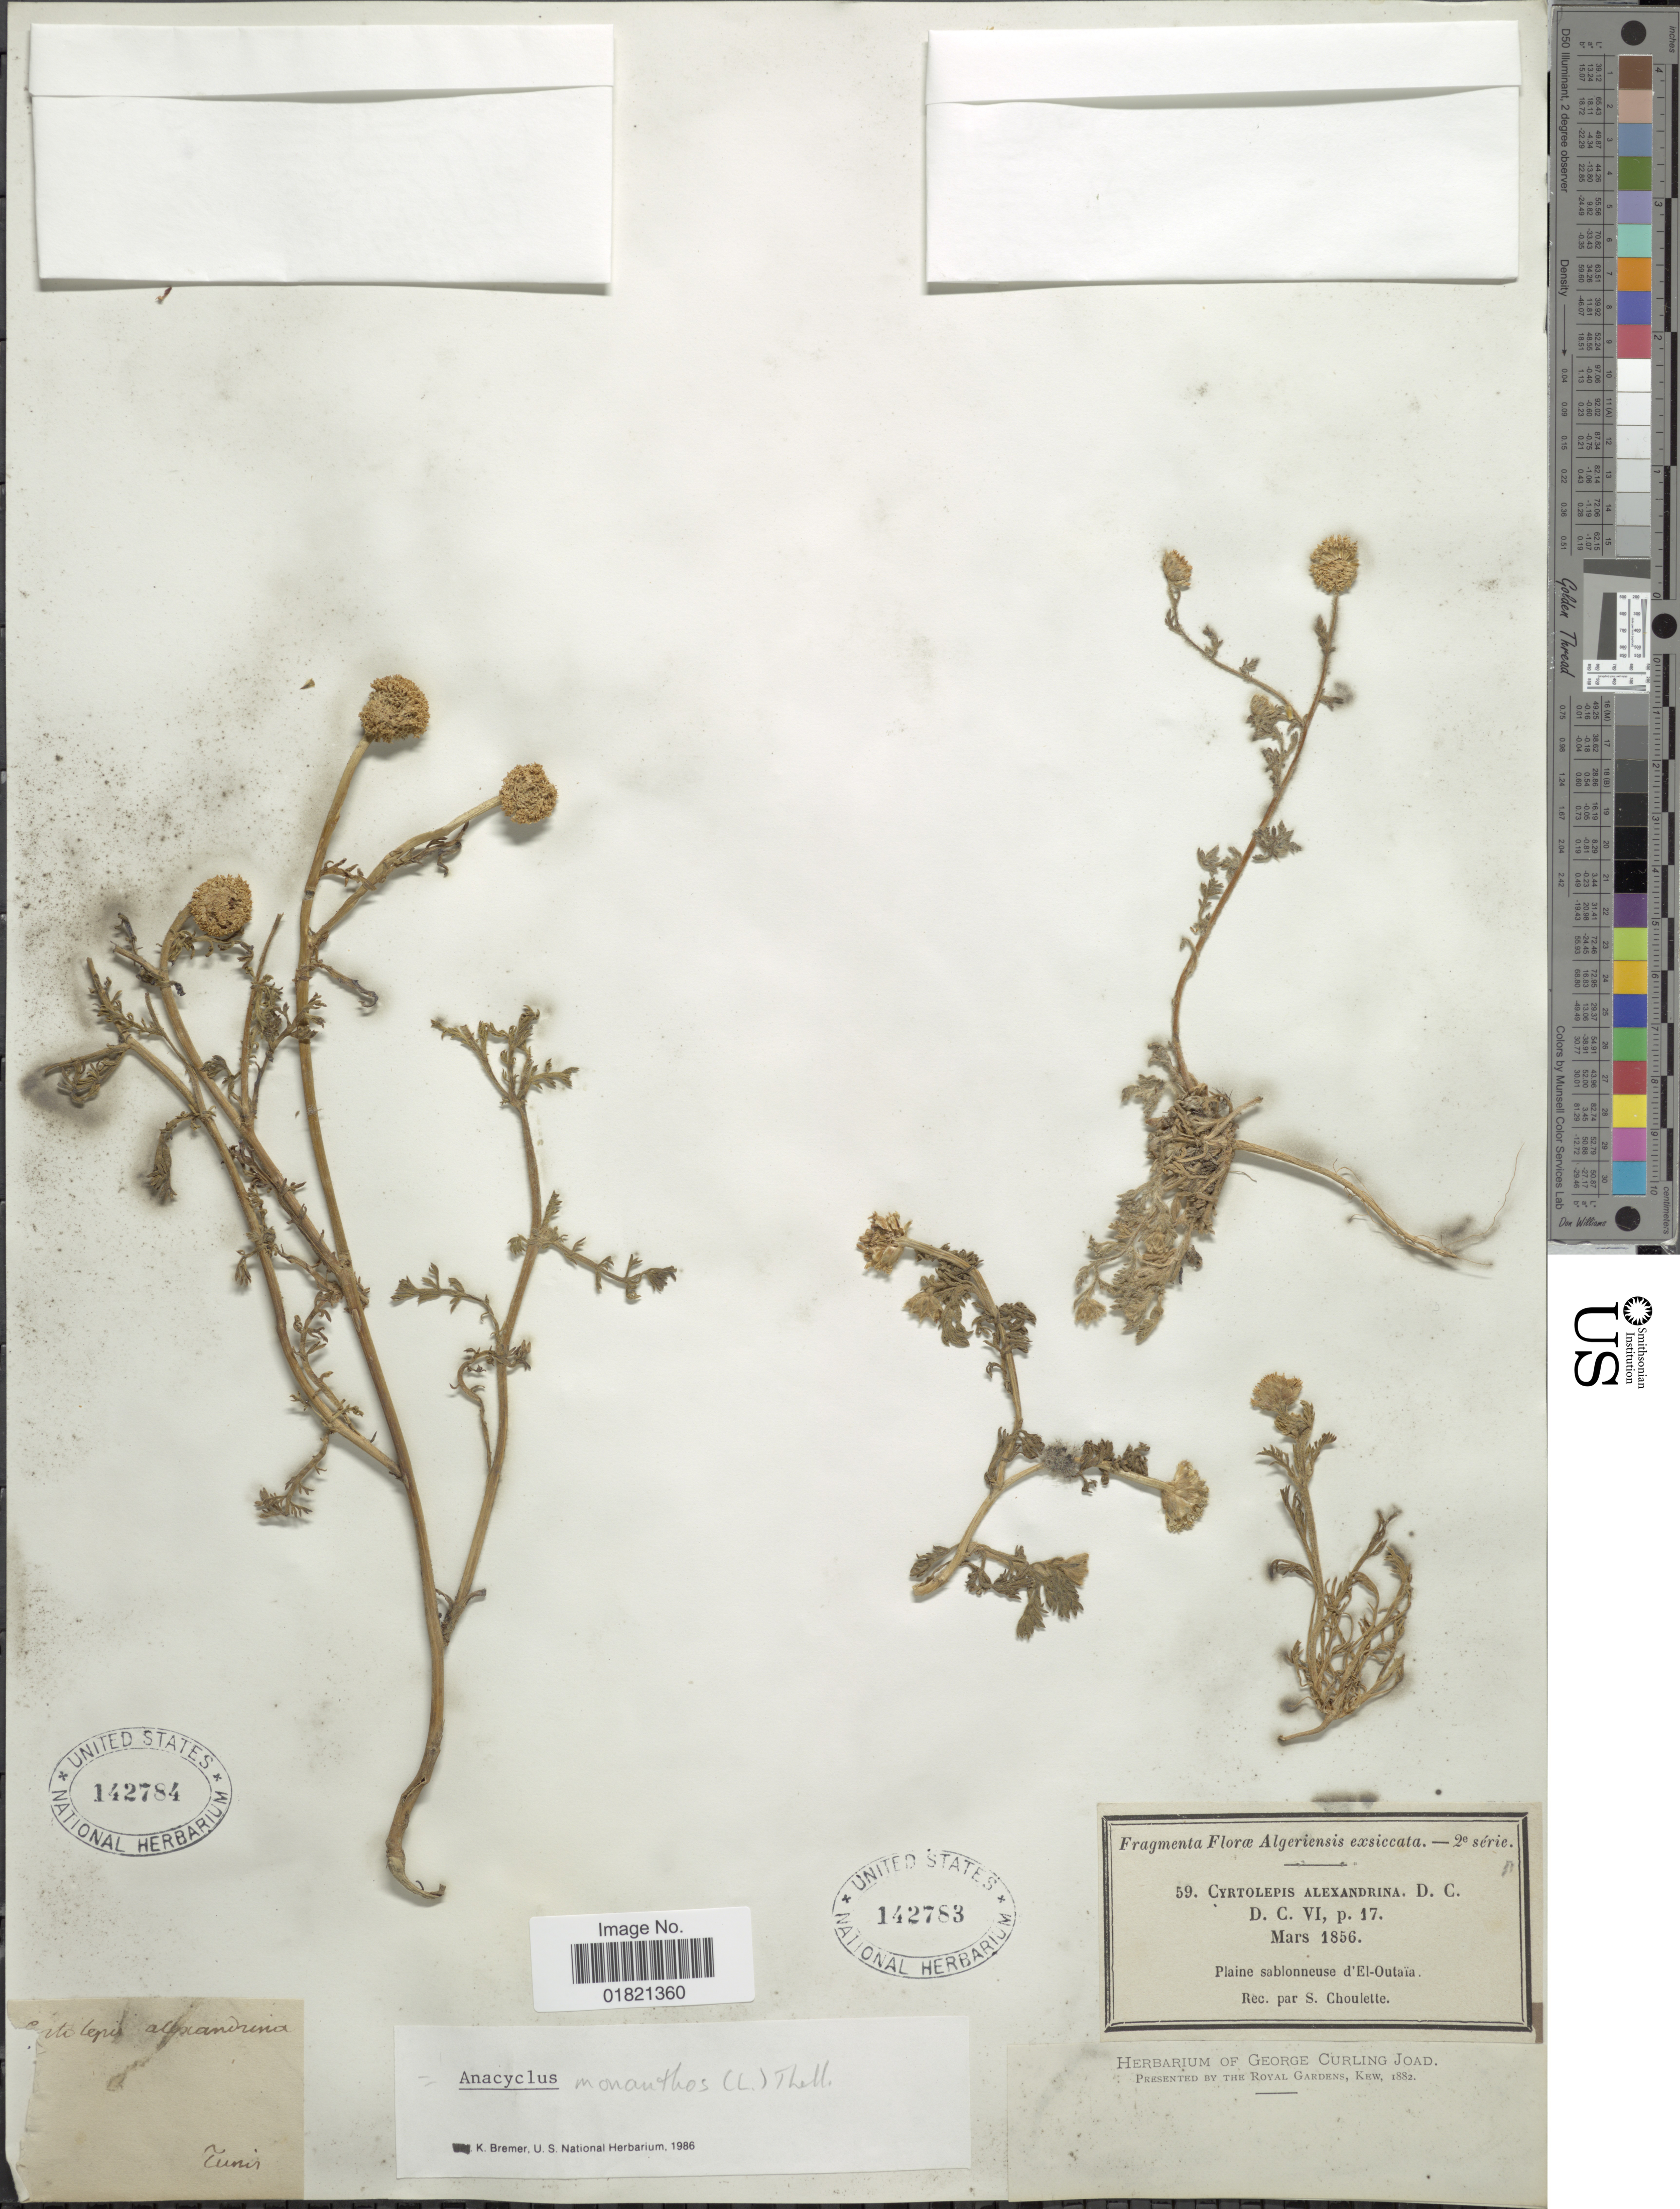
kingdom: Plantae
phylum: Tracheophyta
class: Magnoliopsida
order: Asterales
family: Asteraceae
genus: Anacyclus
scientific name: Anacyclus monanthos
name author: (L.) Thell.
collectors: S. Choulette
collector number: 59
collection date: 1856-03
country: Algeria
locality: El-Outaïa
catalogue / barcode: US 142783